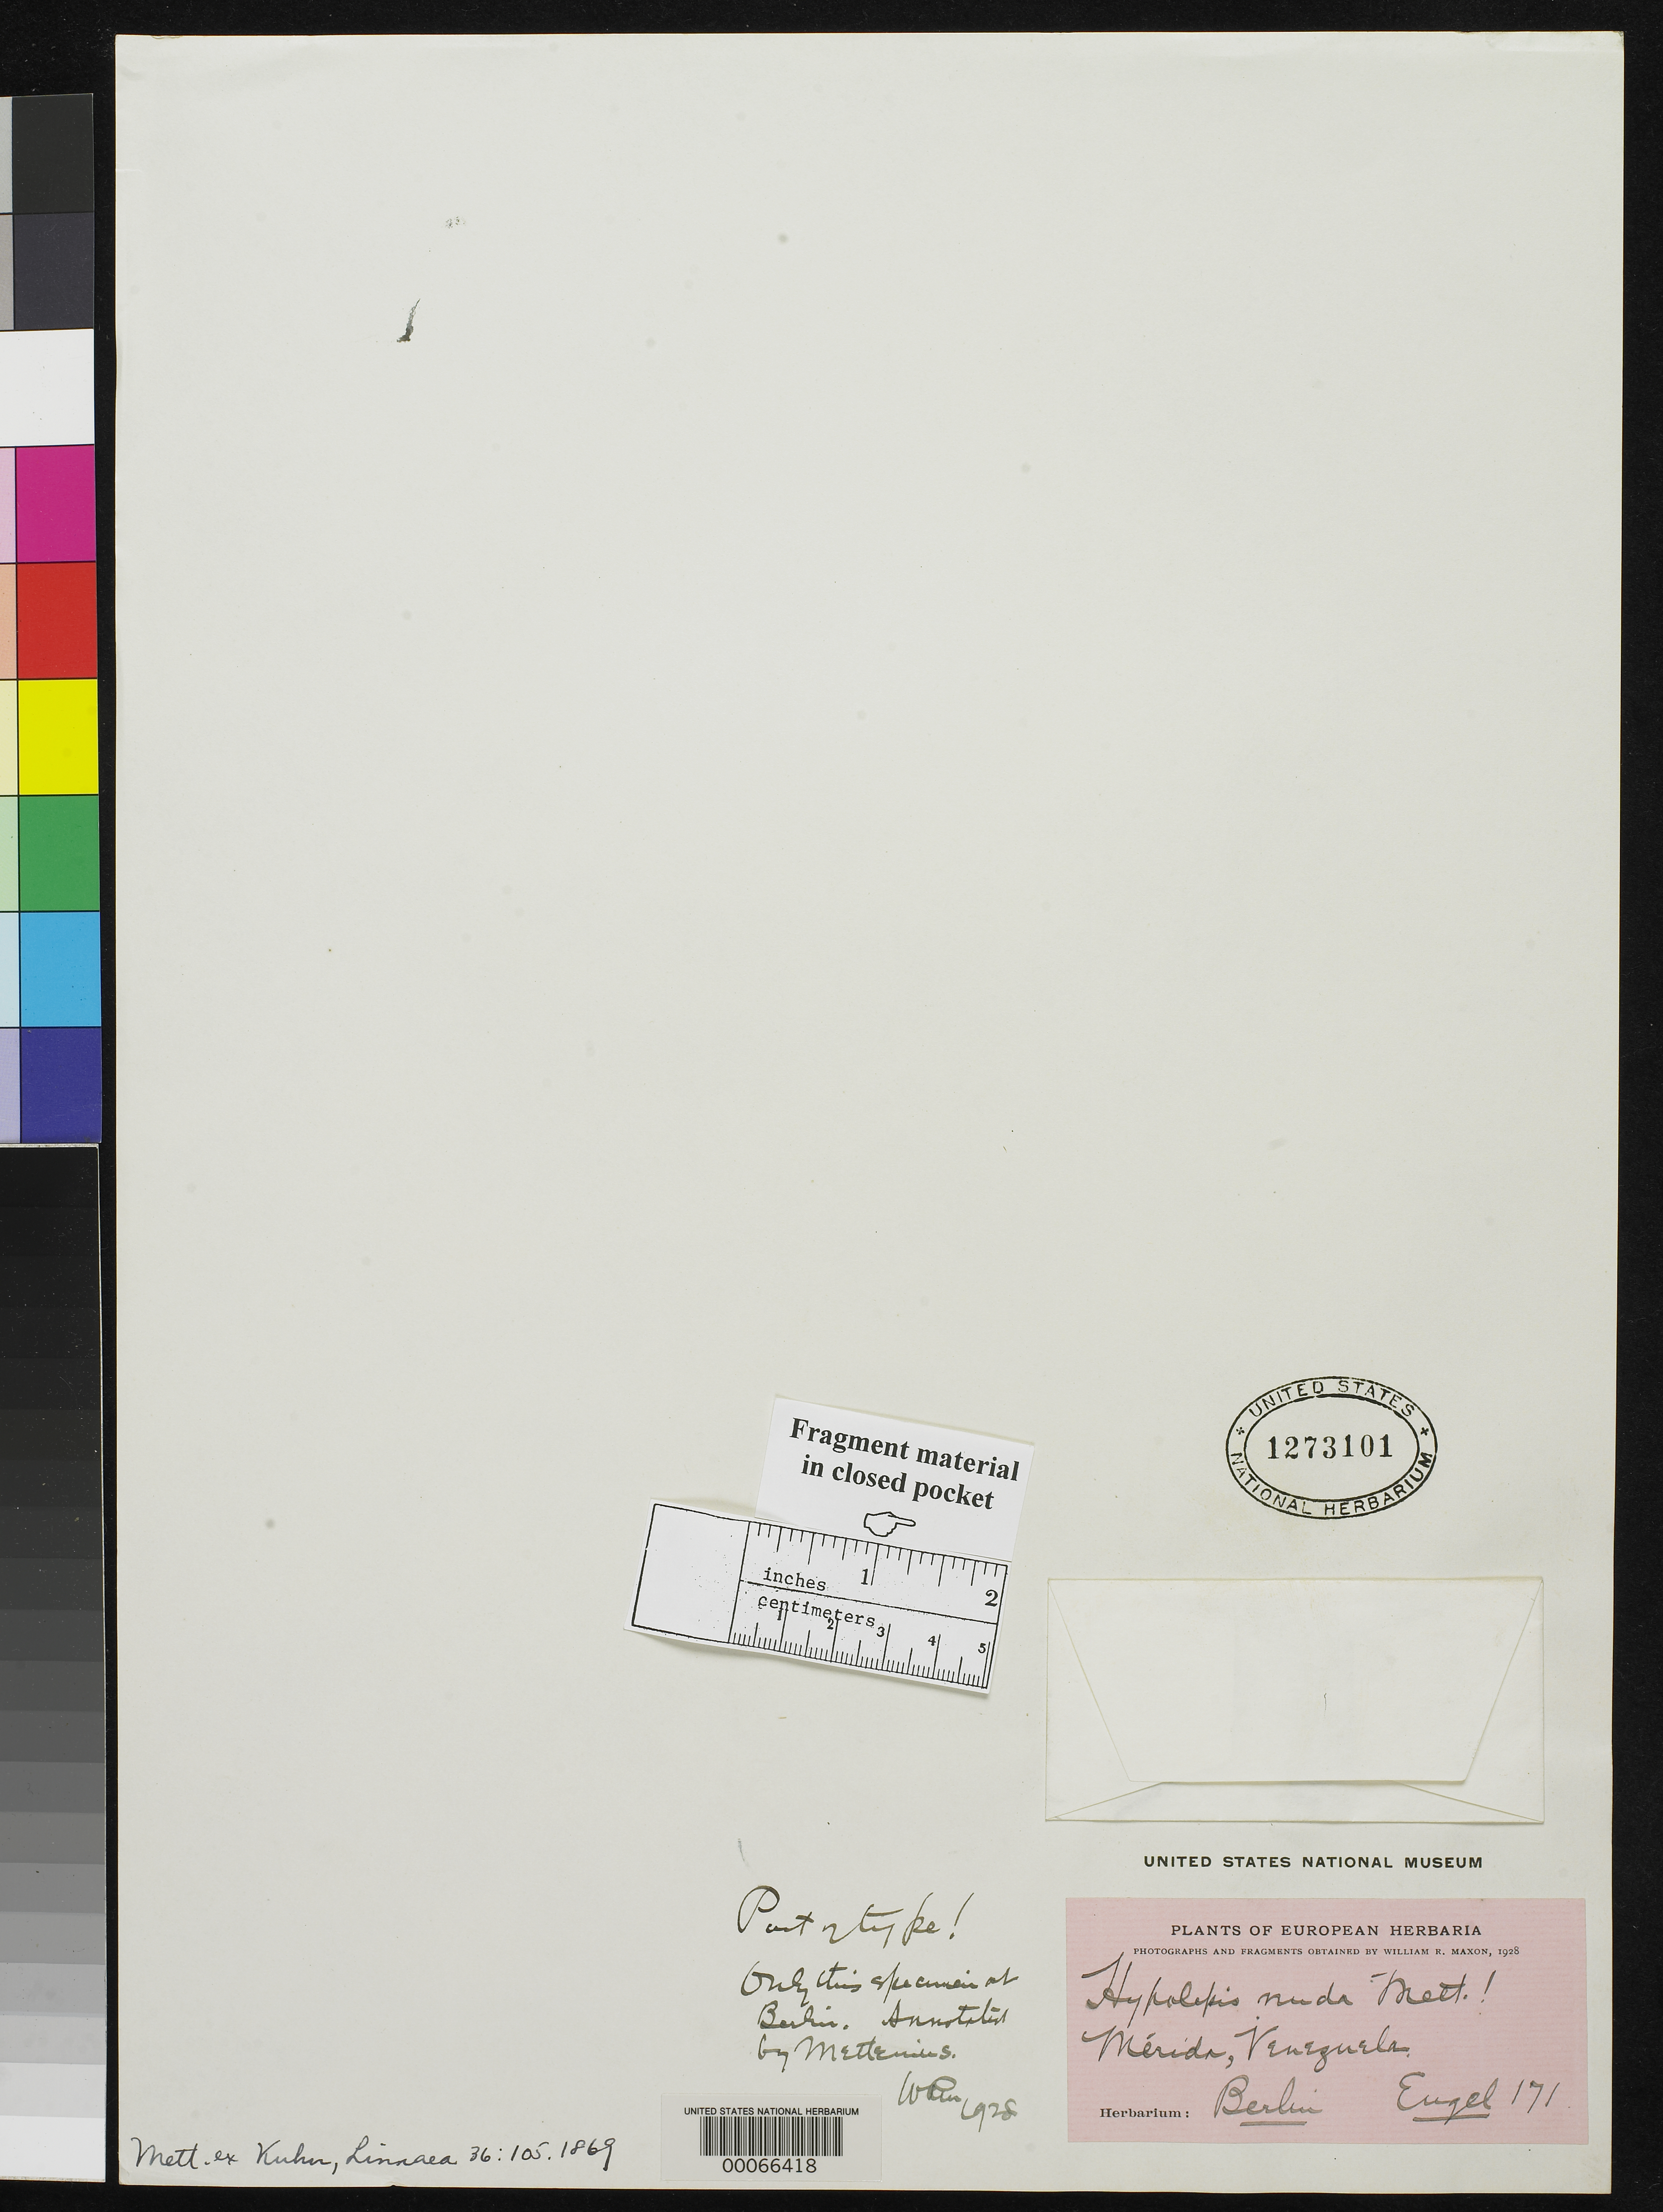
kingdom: Plantae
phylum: Tracheophyta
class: Polypodiopsida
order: Polypodiales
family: Dennstaedtiaceae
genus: Hypolepis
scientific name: Hypolepis nuda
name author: Mett. ex Kuhn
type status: Type Fragment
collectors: G. Engelmann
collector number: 171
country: Venezuela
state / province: Mérida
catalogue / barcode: US 1273101